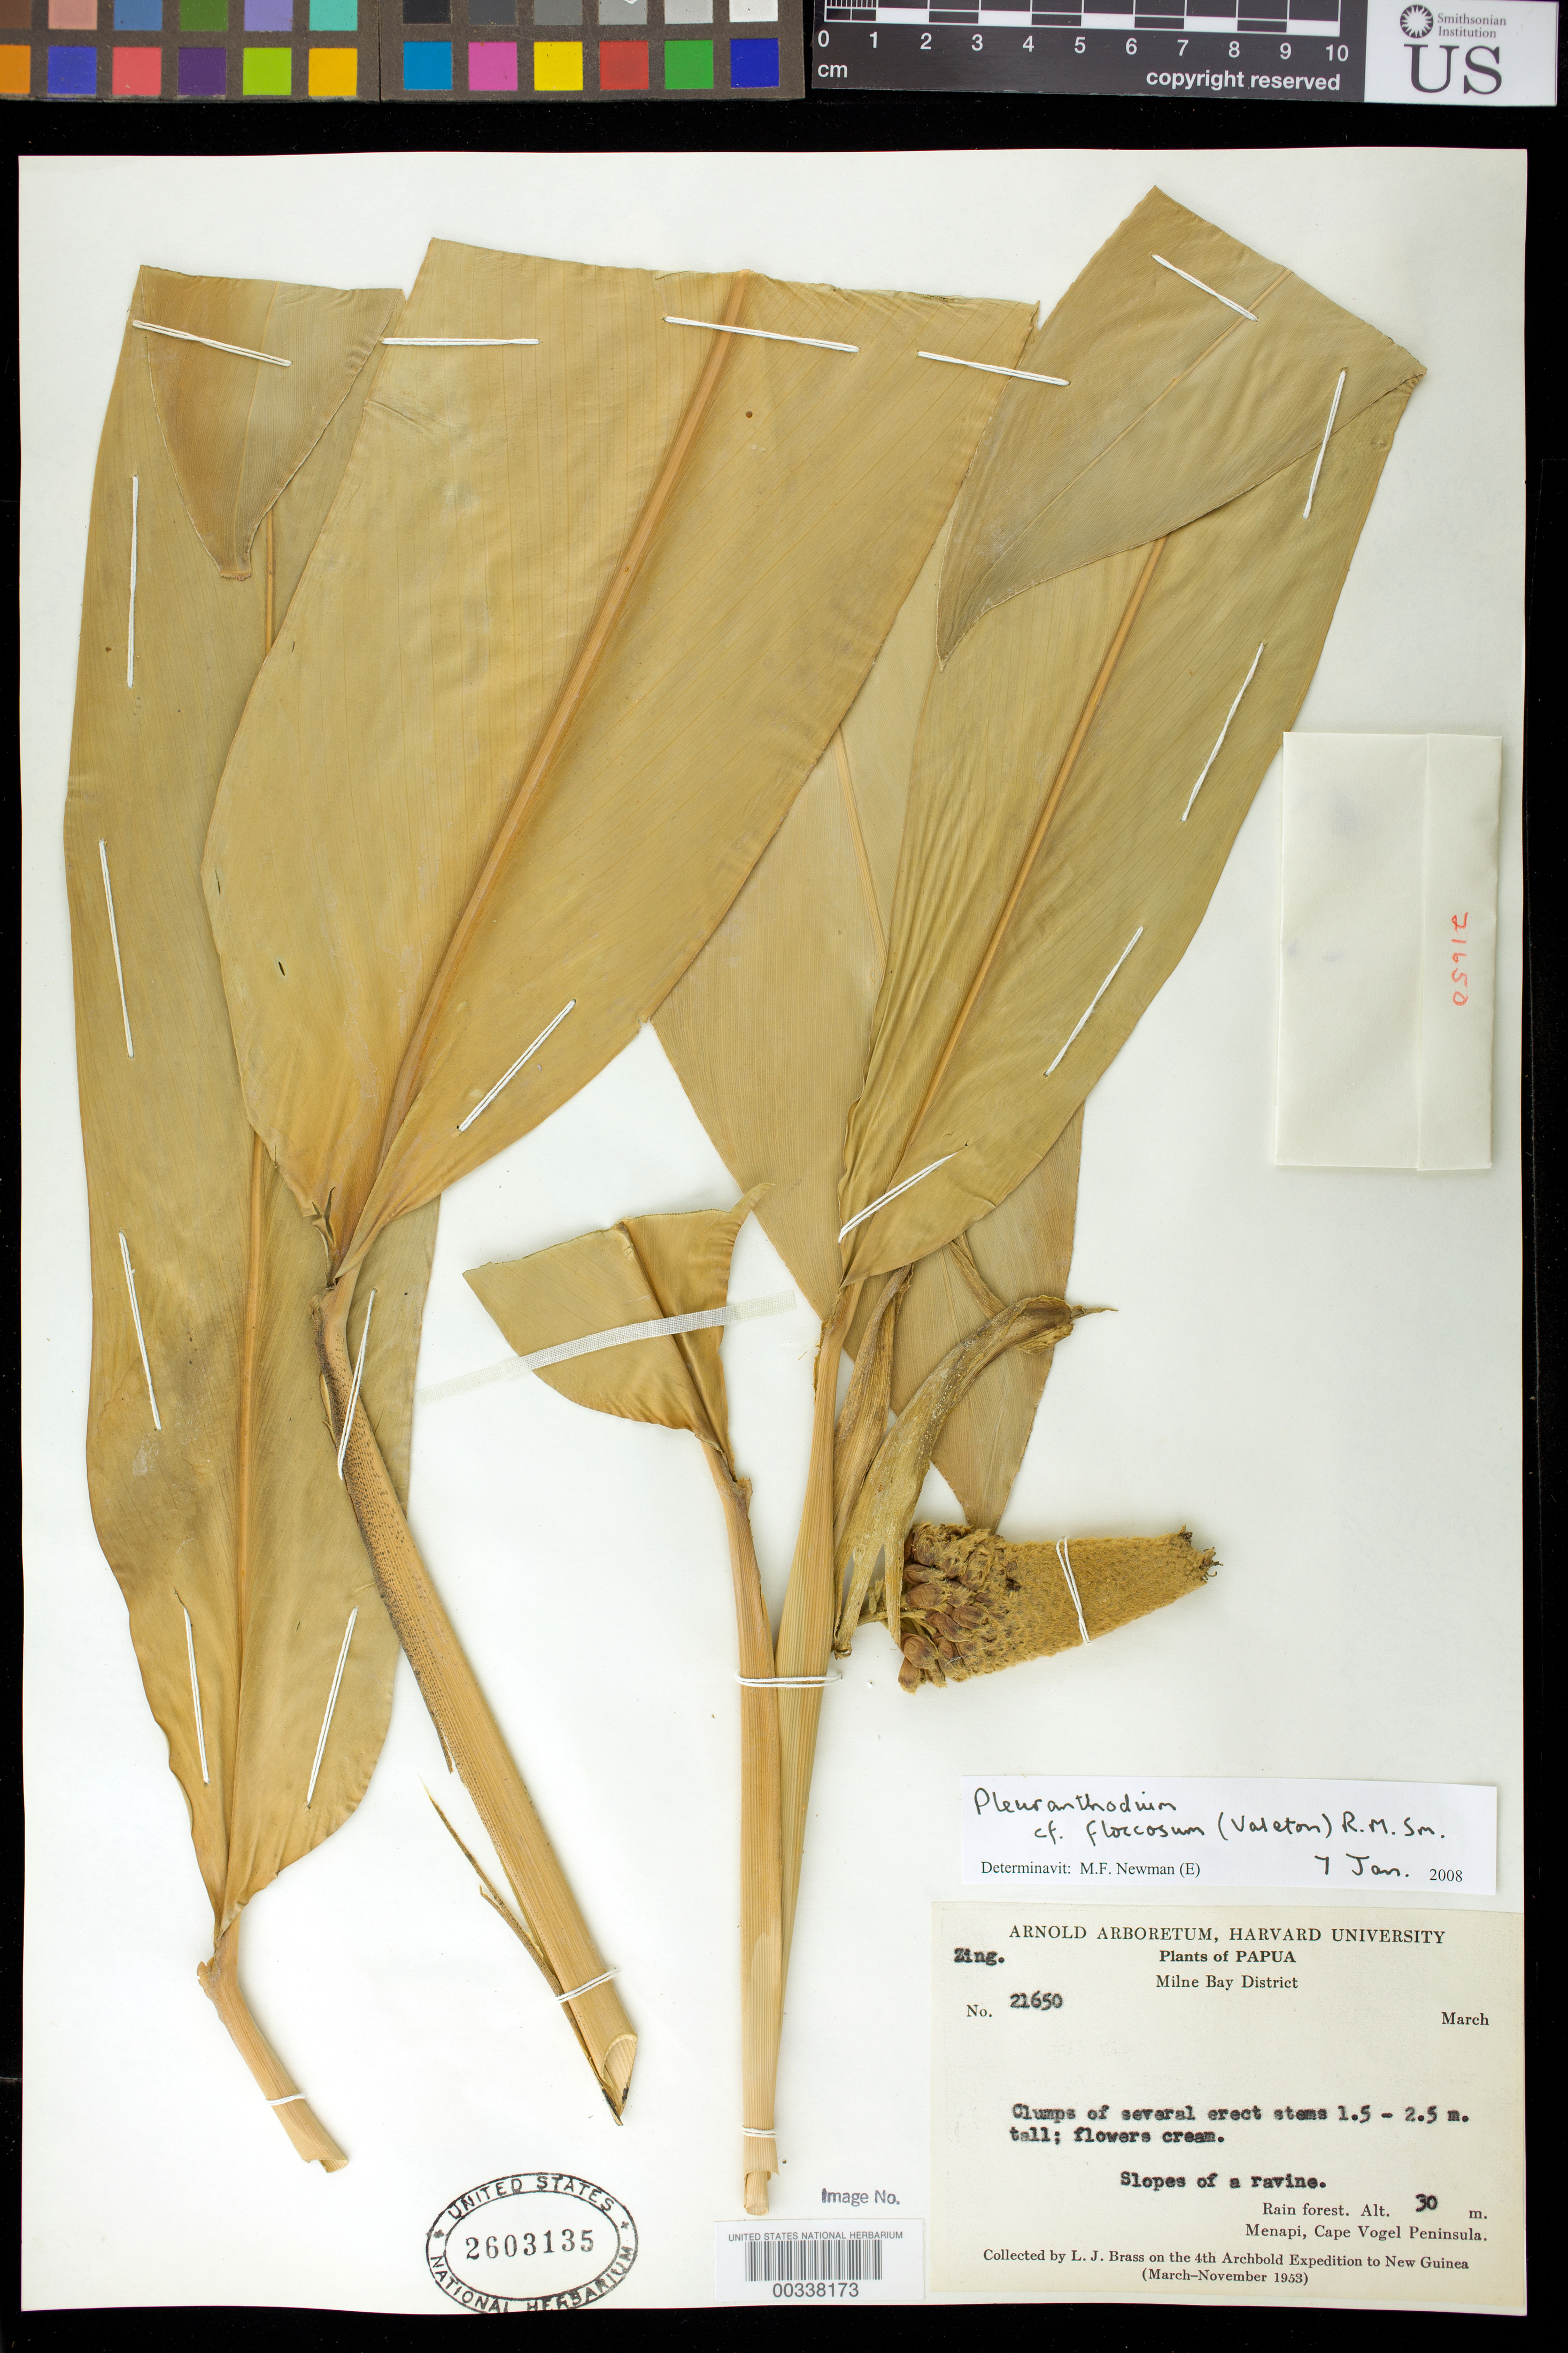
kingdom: Plantae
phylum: Tracheophyta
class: Liliopsida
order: Zingiberales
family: Zingiberaceae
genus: Pleuranthodium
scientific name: Pleuranthodium floccosum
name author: (Valeton) R.M. Sm.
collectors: L. J. Brass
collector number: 21650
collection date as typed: Mar 1953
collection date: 1953-03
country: Papua New Guinea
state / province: Milne Bay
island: New Guinea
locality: Milne bay dist, menapi, cape vogel peninsula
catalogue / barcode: US 2603135